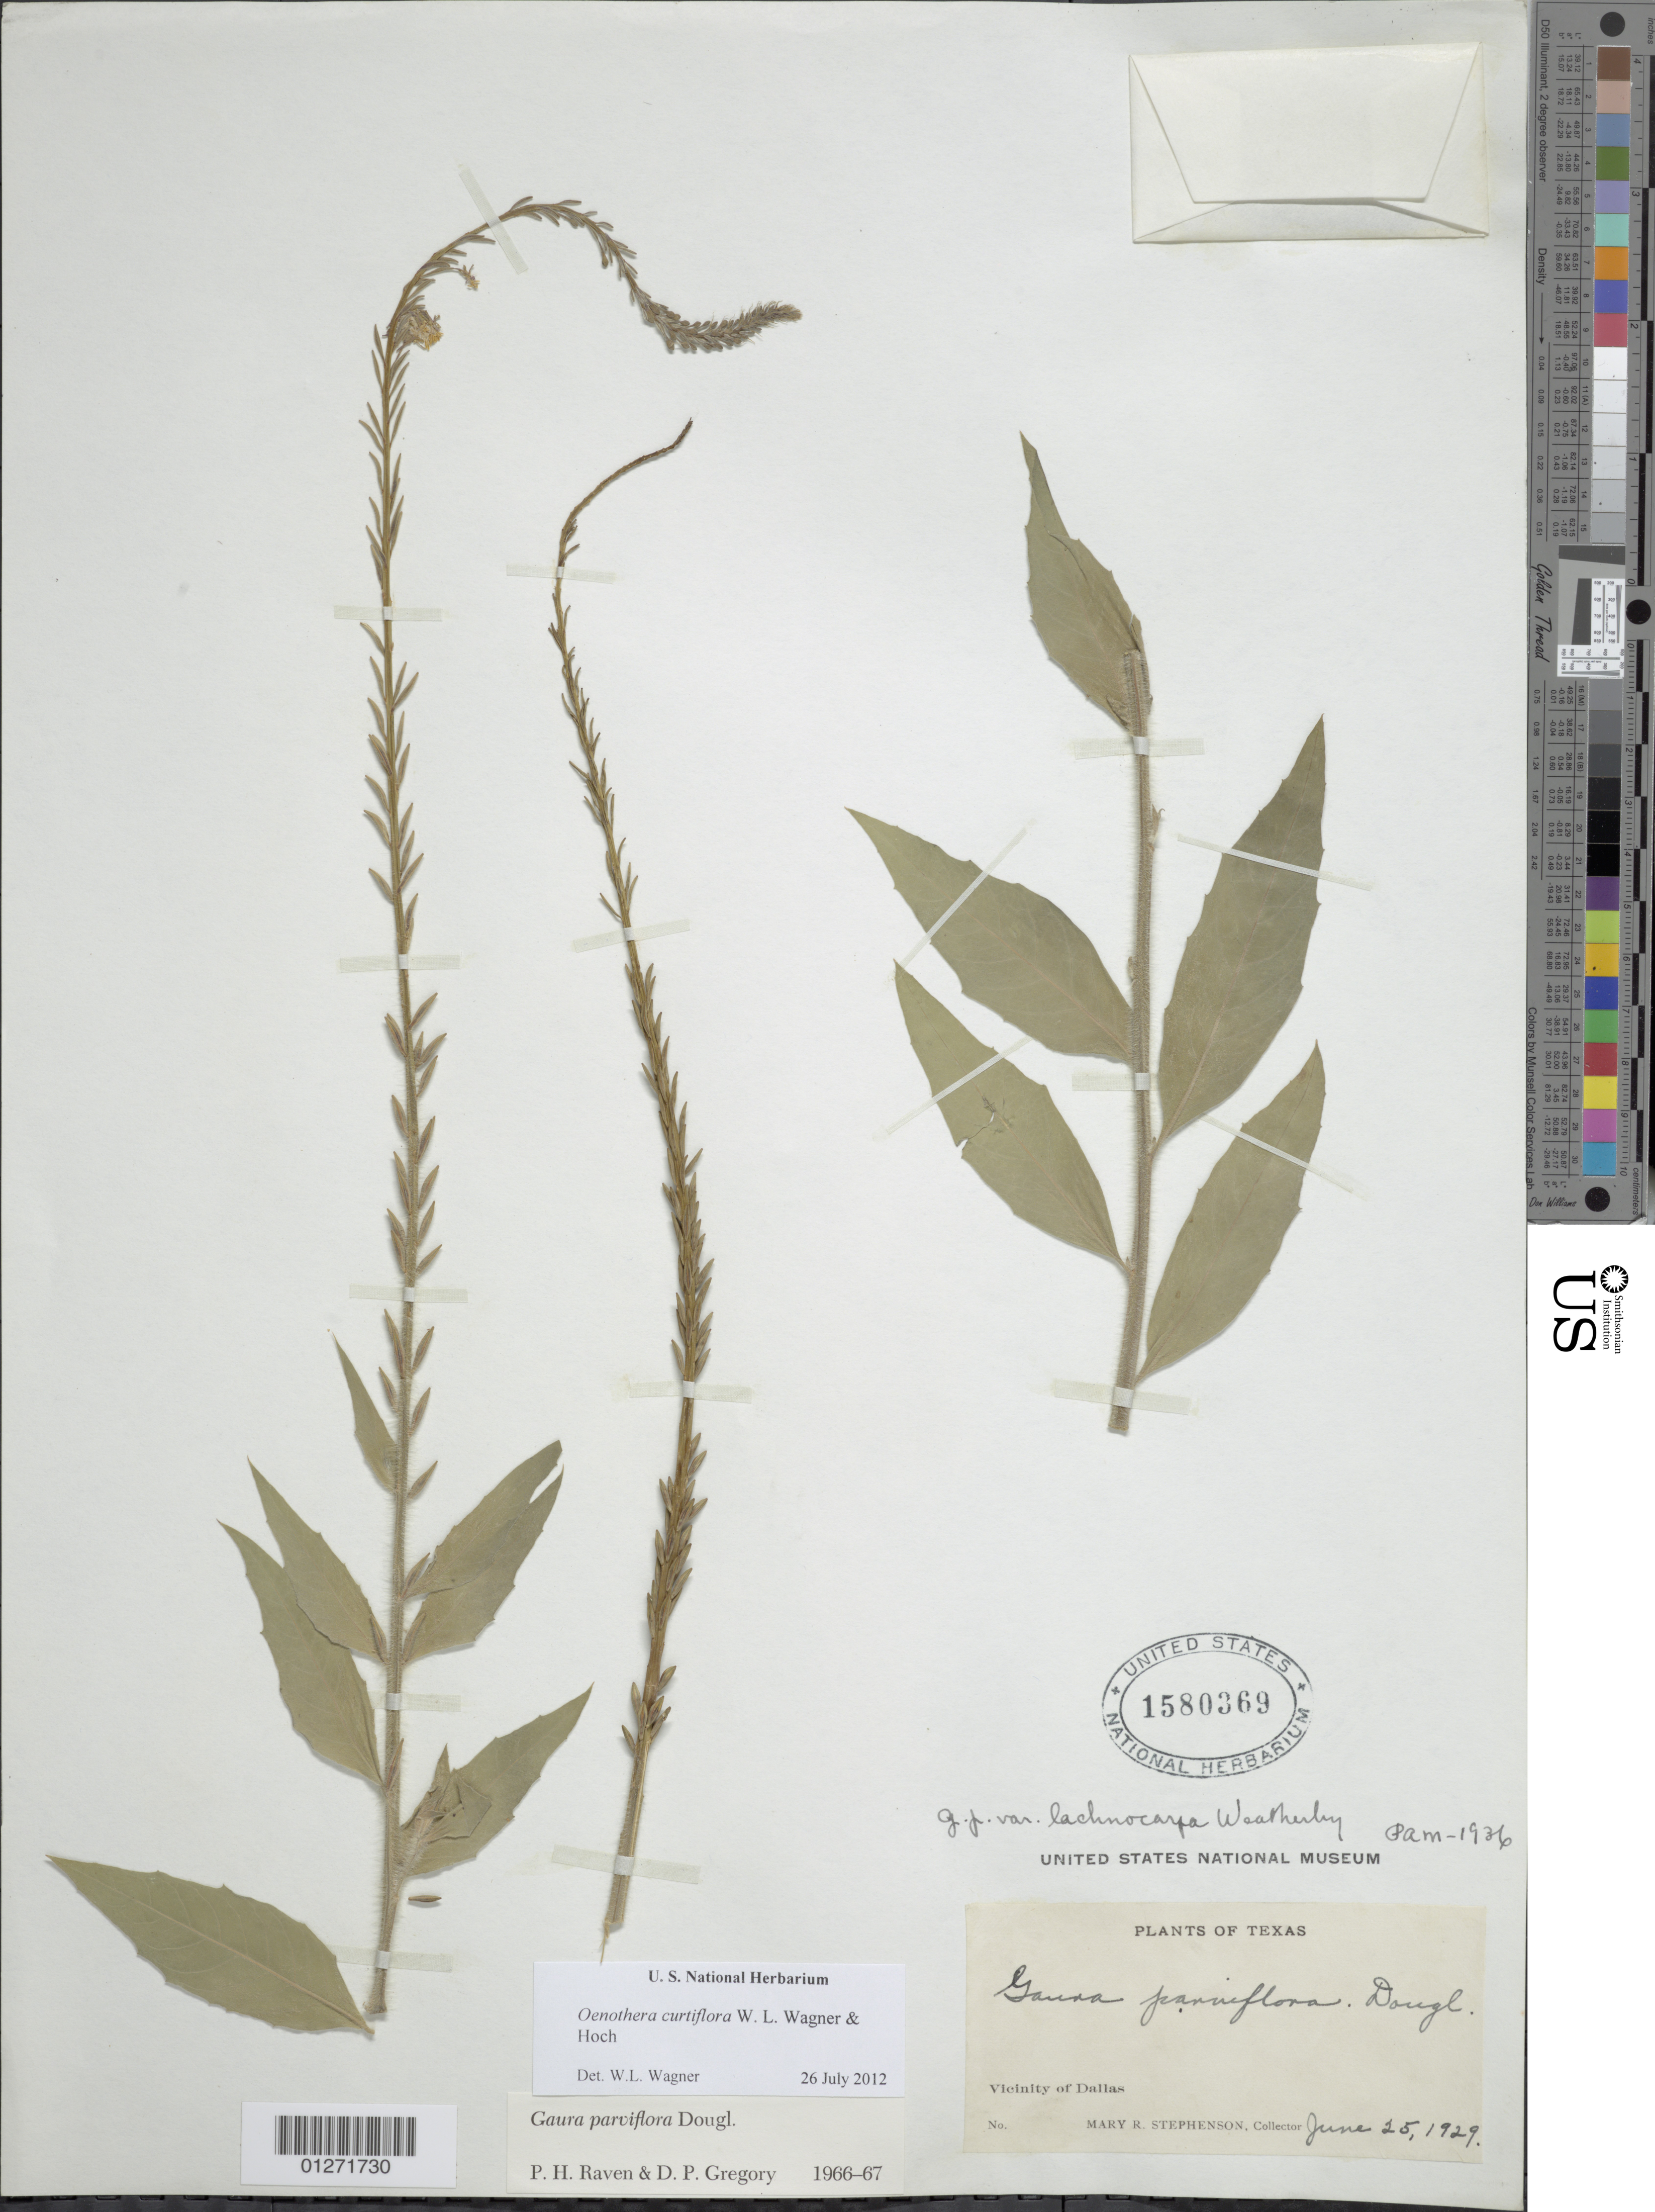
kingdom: Plantae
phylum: Tracheophyta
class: Magnoliopsida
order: Myrtales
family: Onagraceae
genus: Oenothera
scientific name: Oenothera curtiflora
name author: W.L. Wagner & Hoch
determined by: Wagner, W. L., (BOT), Smithsonian Institution - National Museum of Natural History (UNITED STATES)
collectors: M. R. Stephenson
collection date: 1929-06-25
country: United States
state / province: Texas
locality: Vicinity of Dallas.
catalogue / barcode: US 1580369